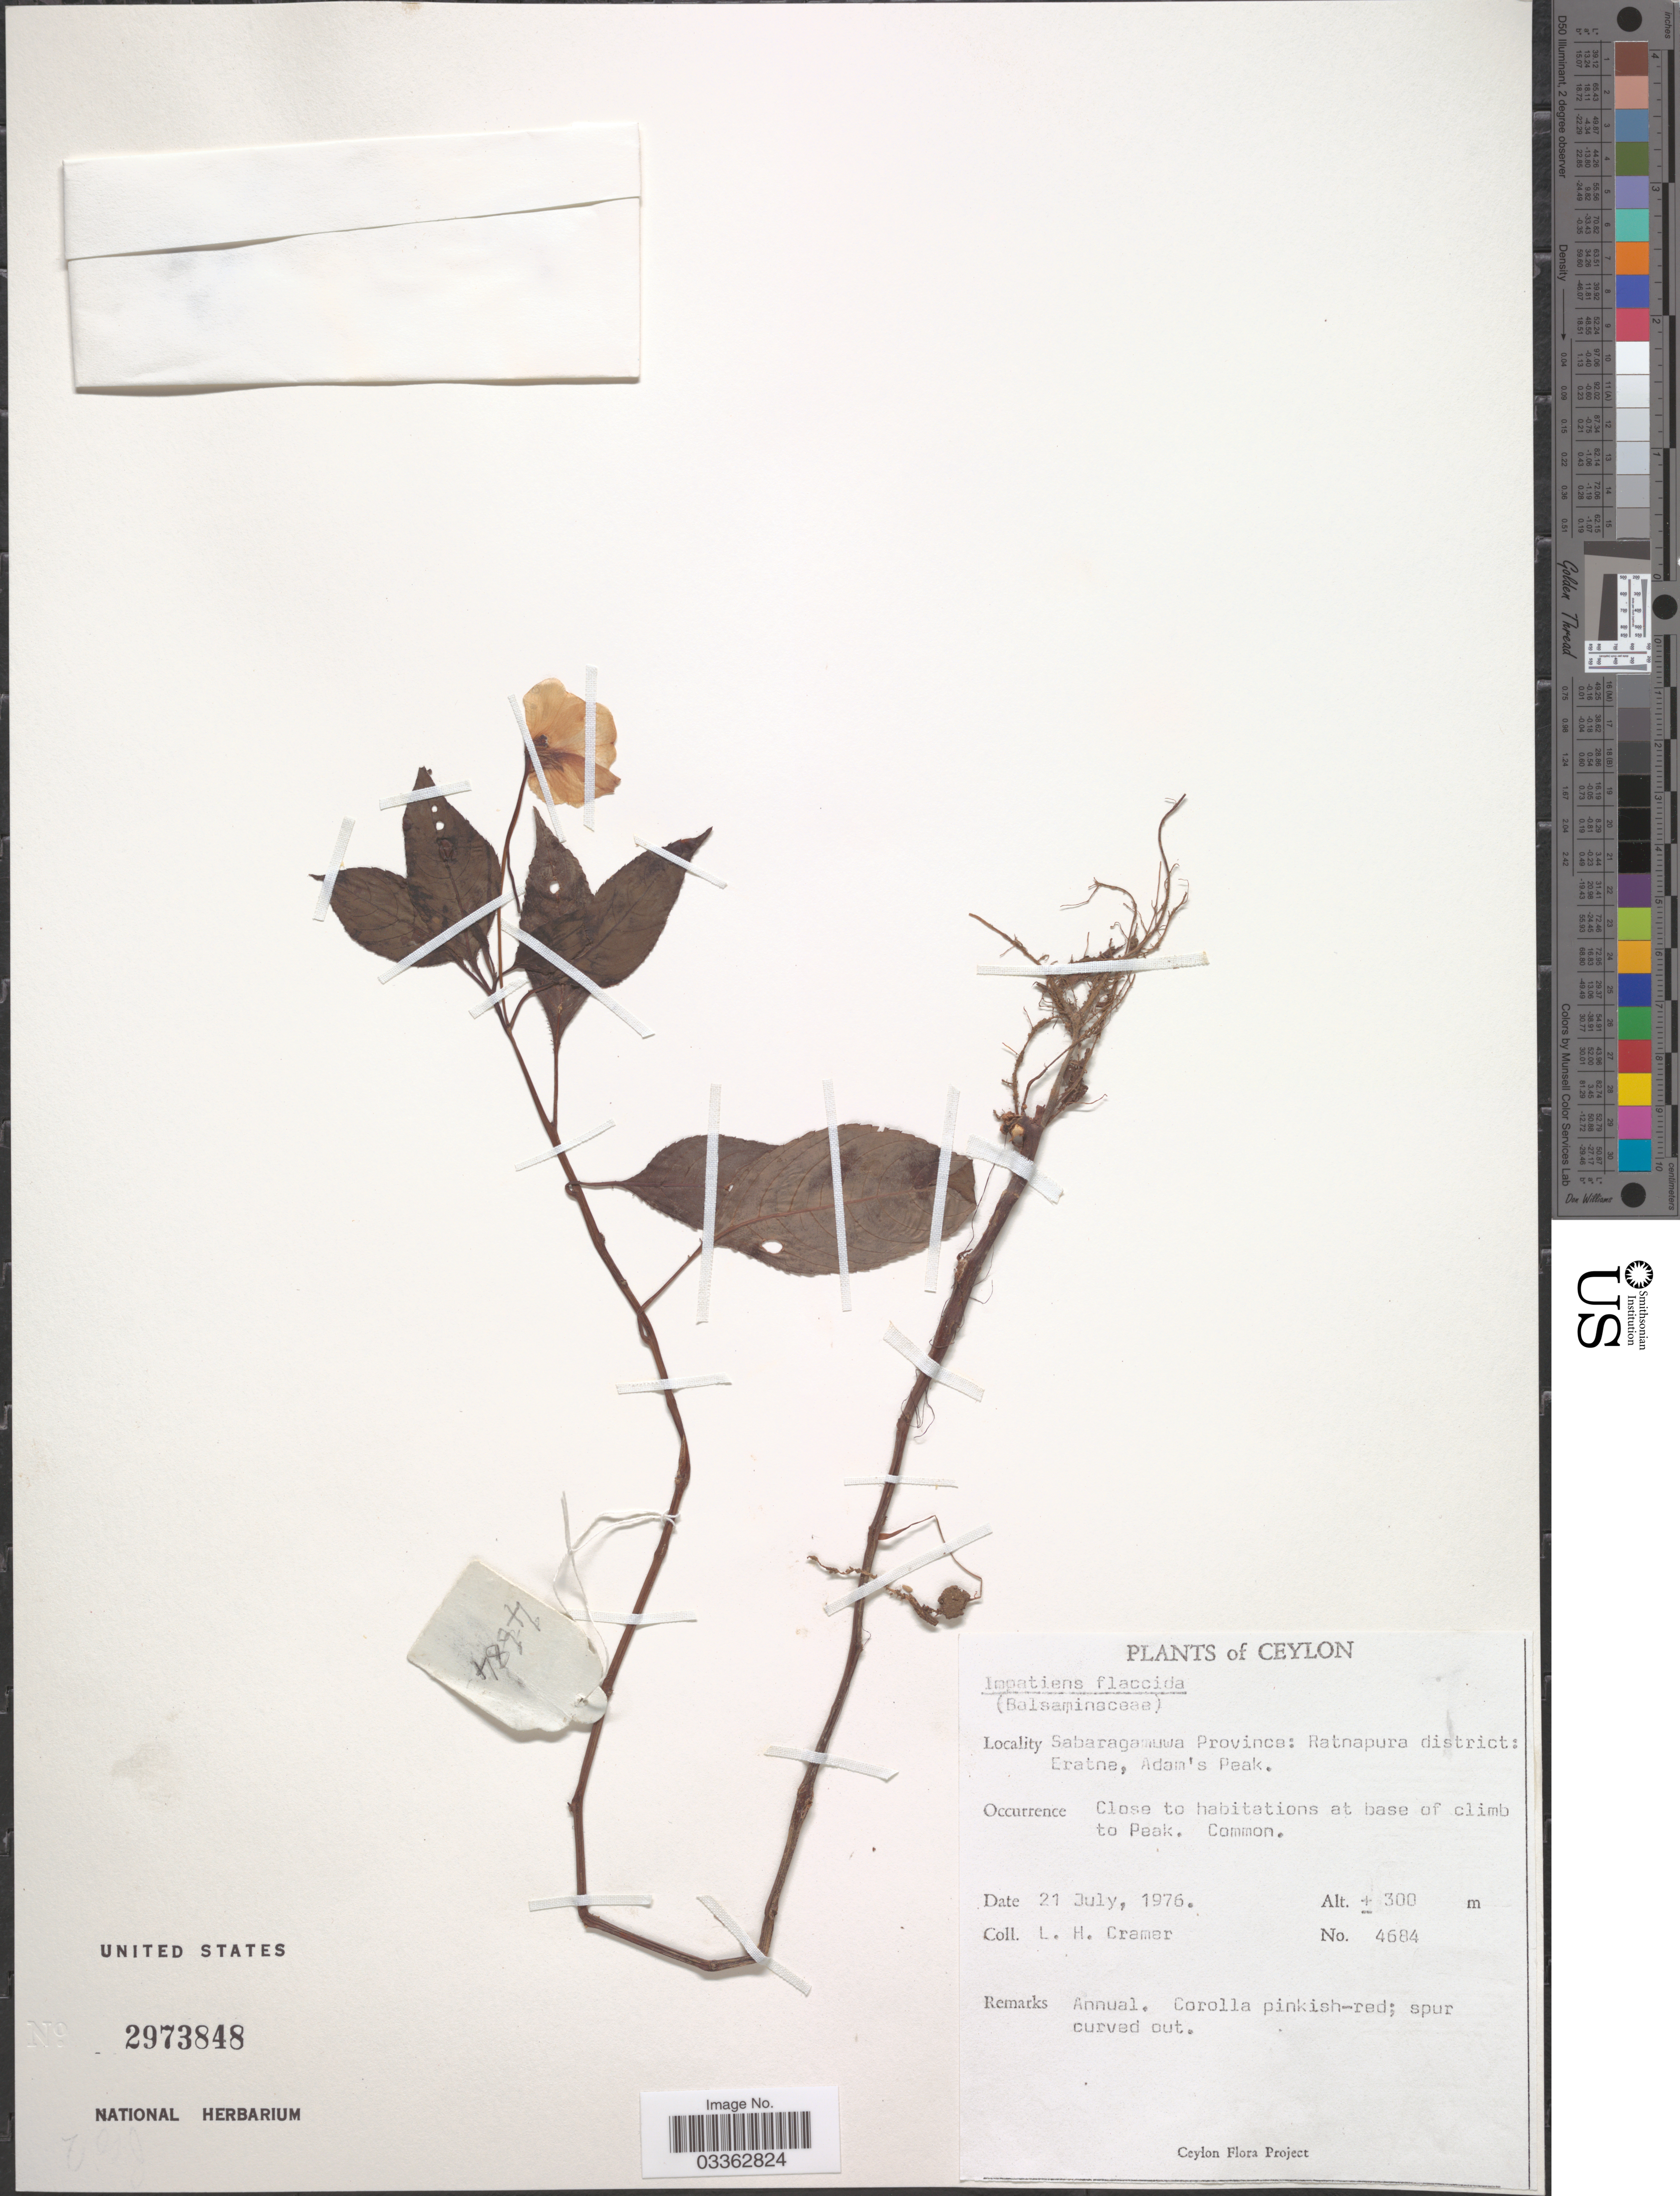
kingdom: Plantae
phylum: Tracheophyta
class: Magnoliopsida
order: Ericales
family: Balsaminaceae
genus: Impatiens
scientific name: Impatiens flaccida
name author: Arn.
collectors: L. H. Cramer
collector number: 4684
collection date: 1976-07-21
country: Sri Lanka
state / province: Sabaragamuwa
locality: Ceylon. Ratnapura district: Eratne, Adam's Peak.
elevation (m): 300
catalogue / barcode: US 2973848